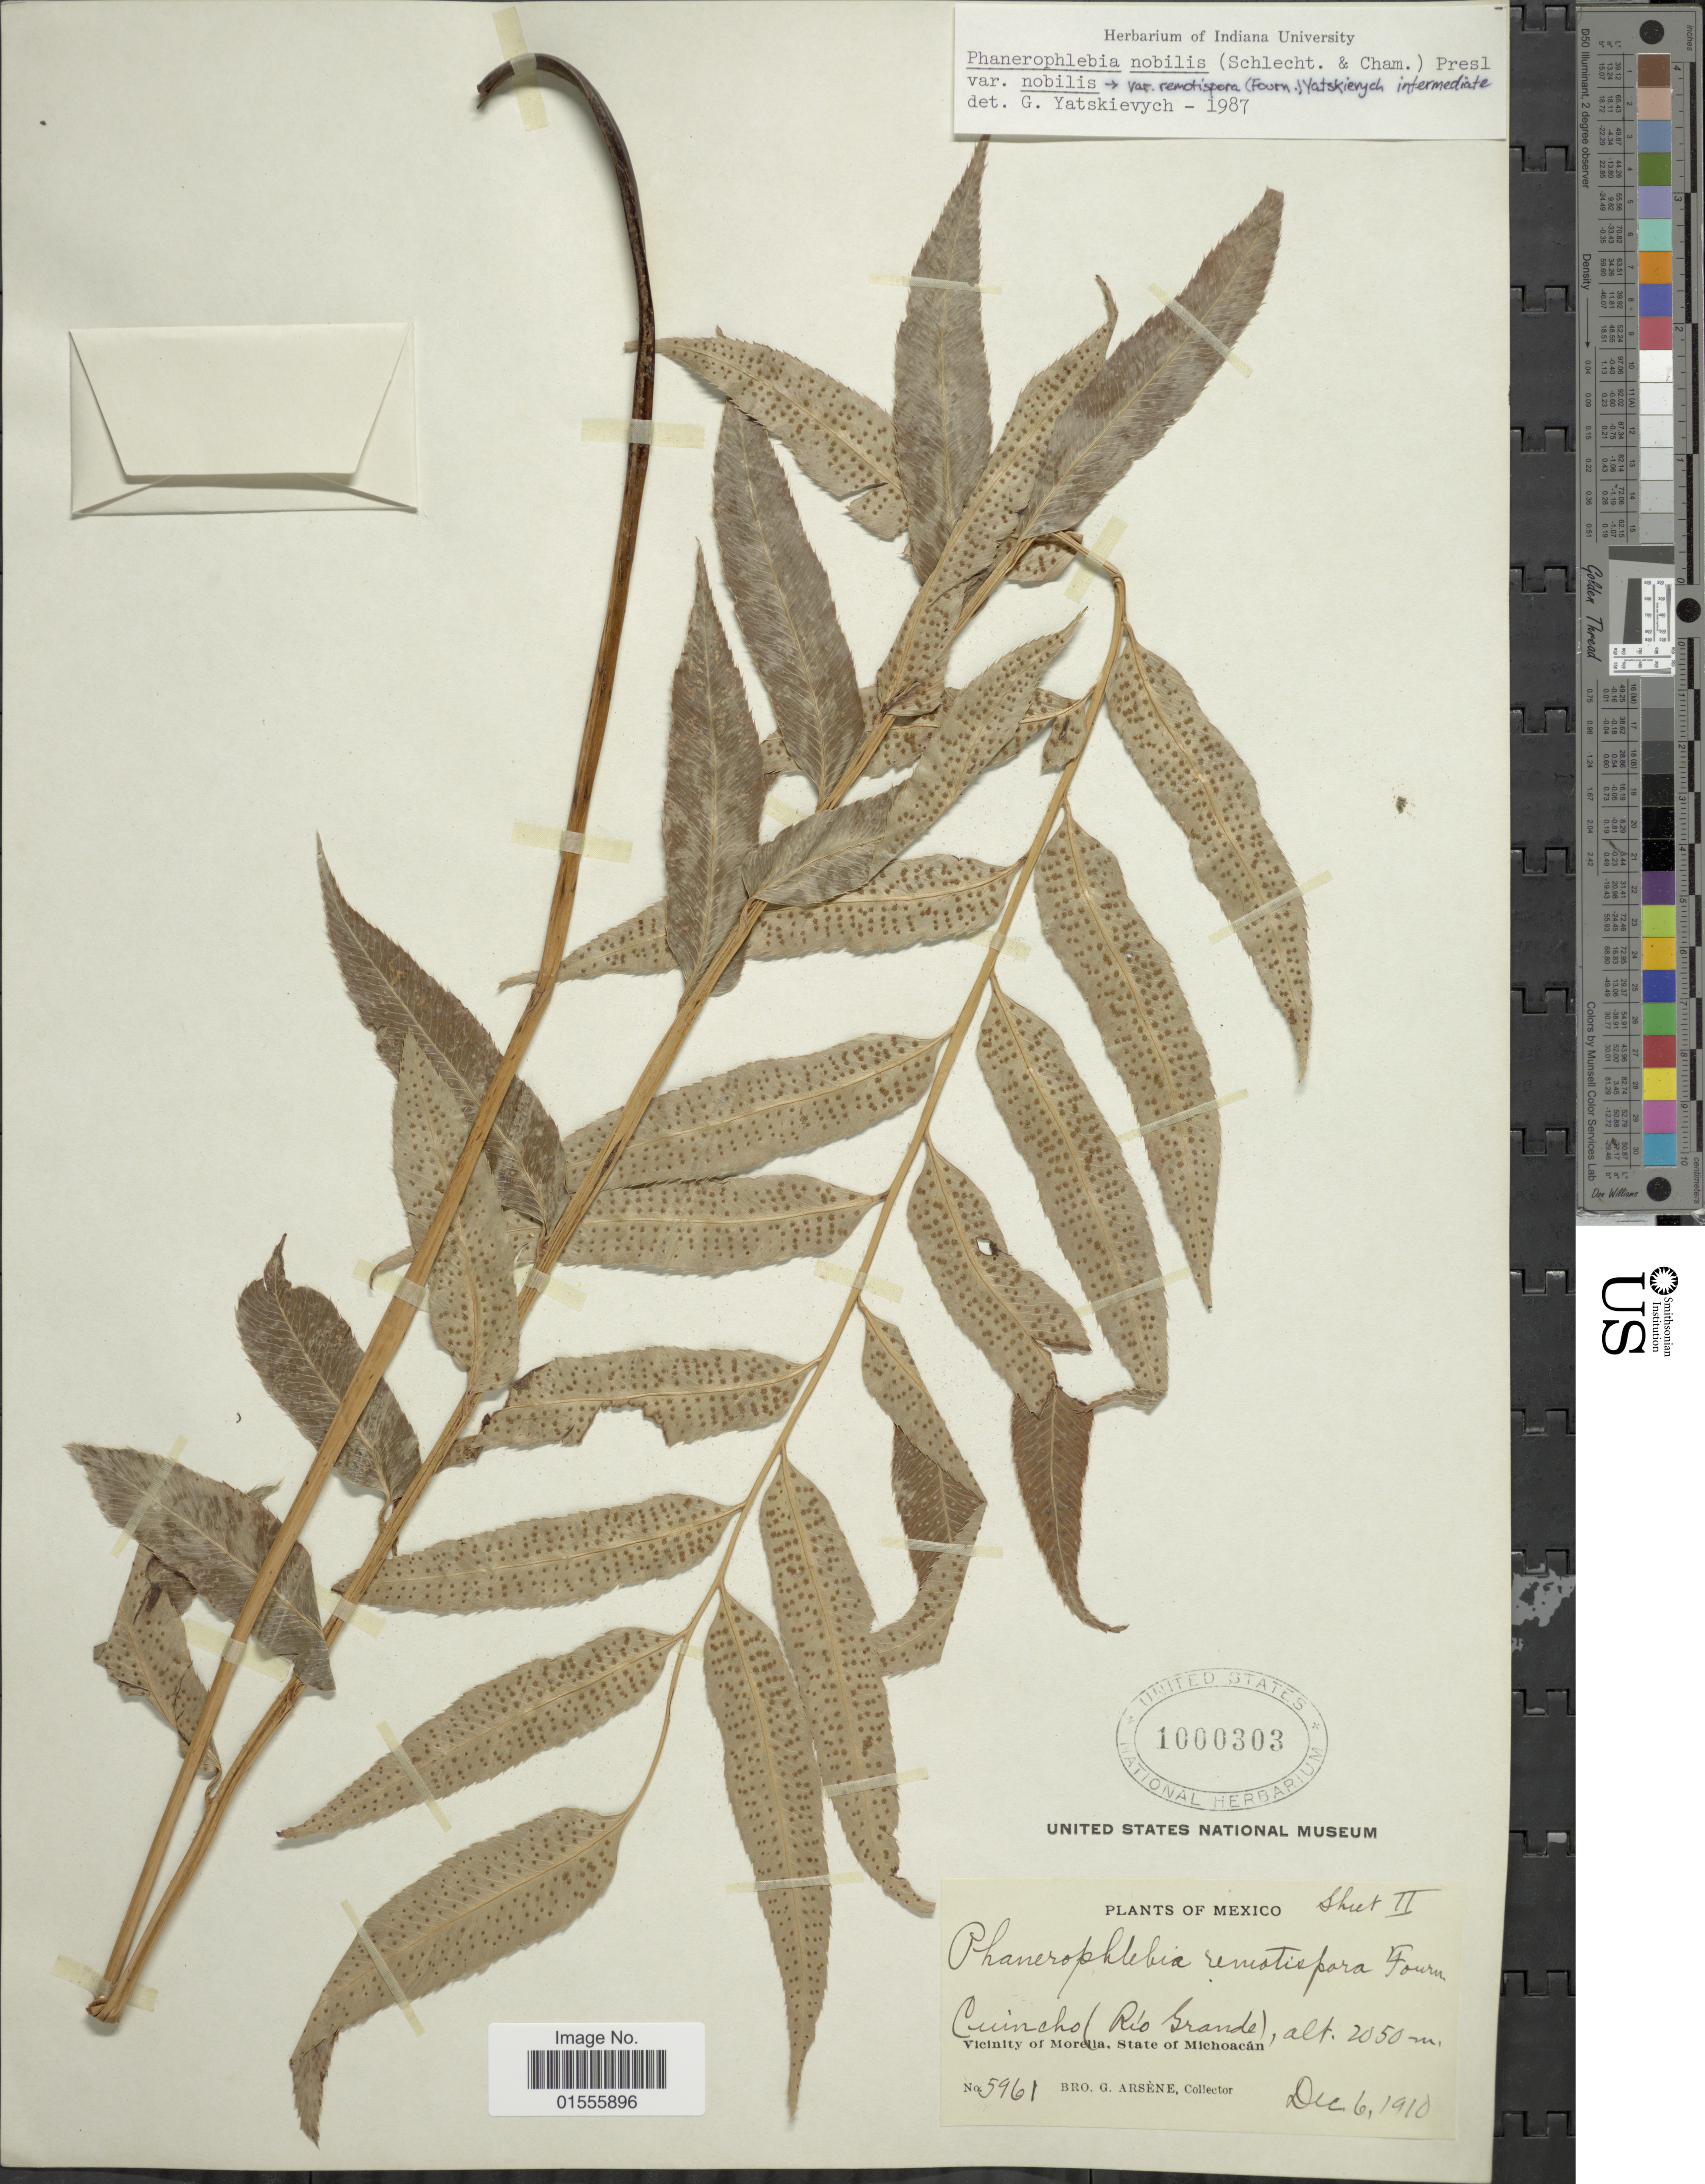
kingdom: Plantae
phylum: Tracheophyta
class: Polypodiopsida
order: Polypodiales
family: Dryopteridaceae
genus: Phanerophlebia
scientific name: Phanerophlebia nobilis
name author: (Schltdl. & Cham.) C. Presl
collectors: Bro. G. Arsène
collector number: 5961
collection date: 1910-12-06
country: Mexico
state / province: Michoacán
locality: Cuincho (Rio Grande), Vicinity of Morelia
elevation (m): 2050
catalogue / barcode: US 1000303